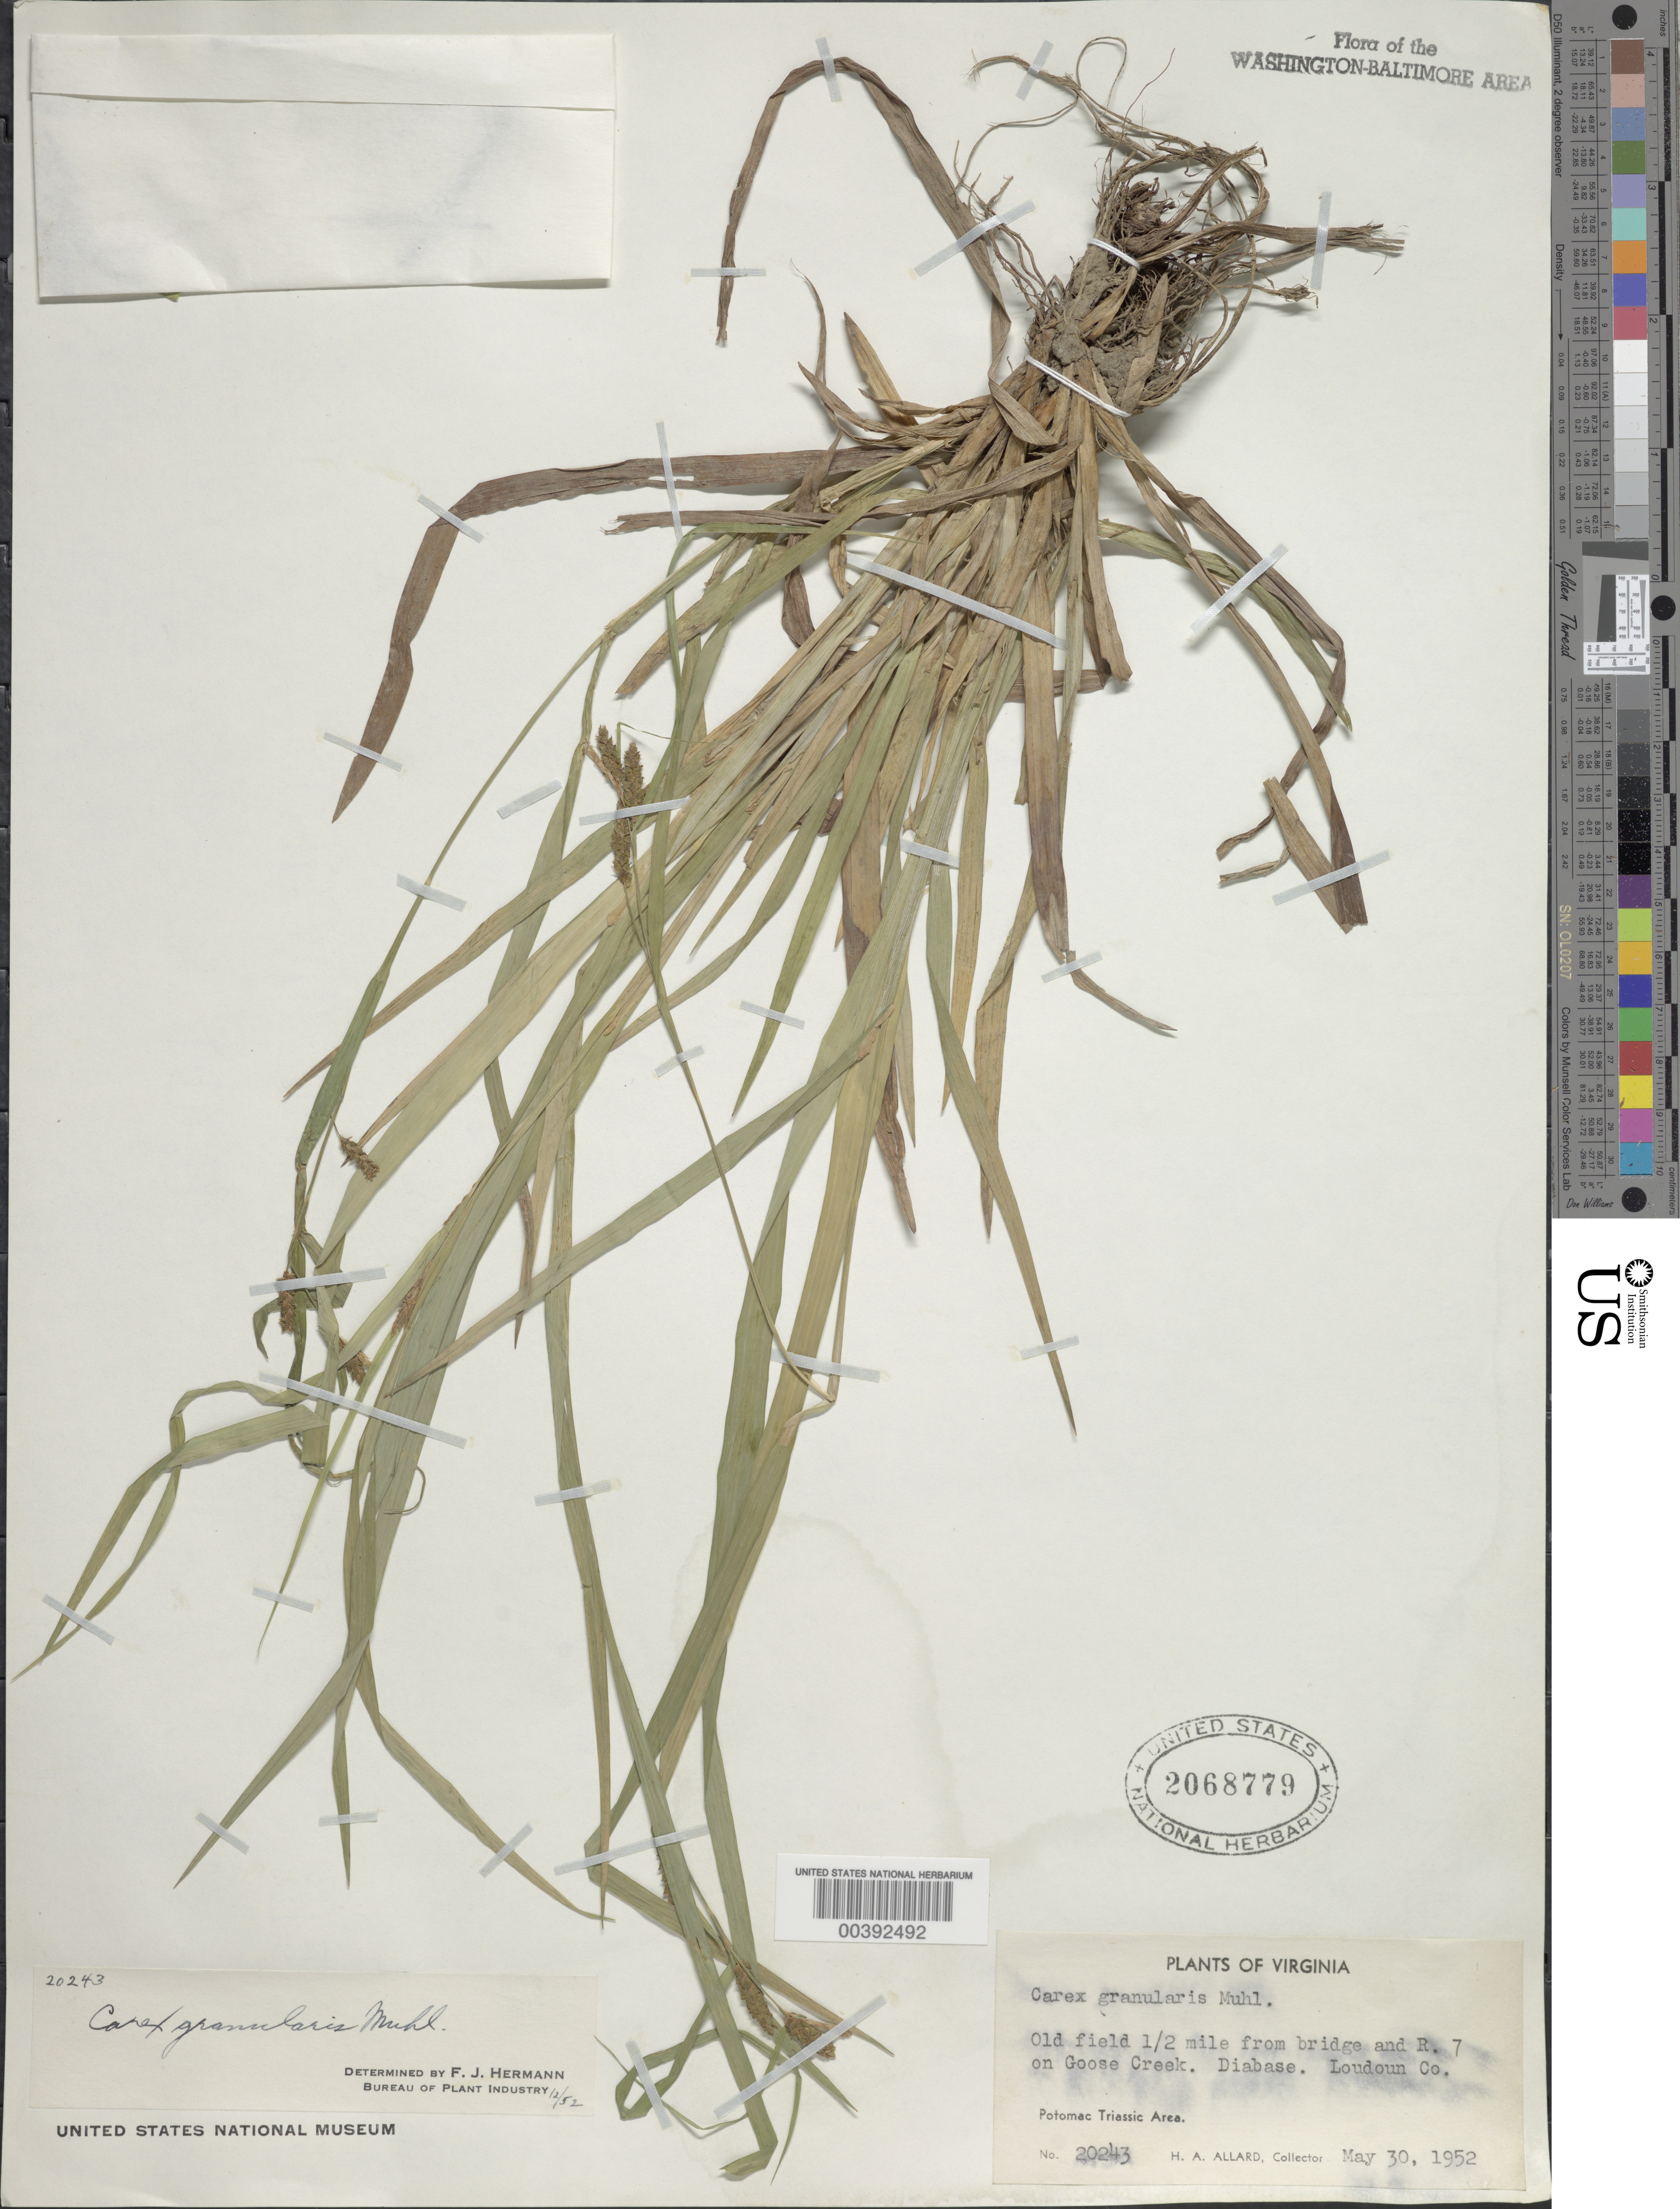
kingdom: Plantae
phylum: Tracheophyta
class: Liliopsida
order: Poales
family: Cyperaceae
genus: Carex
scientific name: Carex granularis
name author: Muhl. ex Willd.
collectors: H. A. Allard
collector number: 20243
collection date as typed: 30 May 1952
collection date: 1952-05-30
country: United States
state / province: Virginia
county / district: Loudoun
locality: Route 7 and Goose Creek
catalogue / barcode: US 2068779